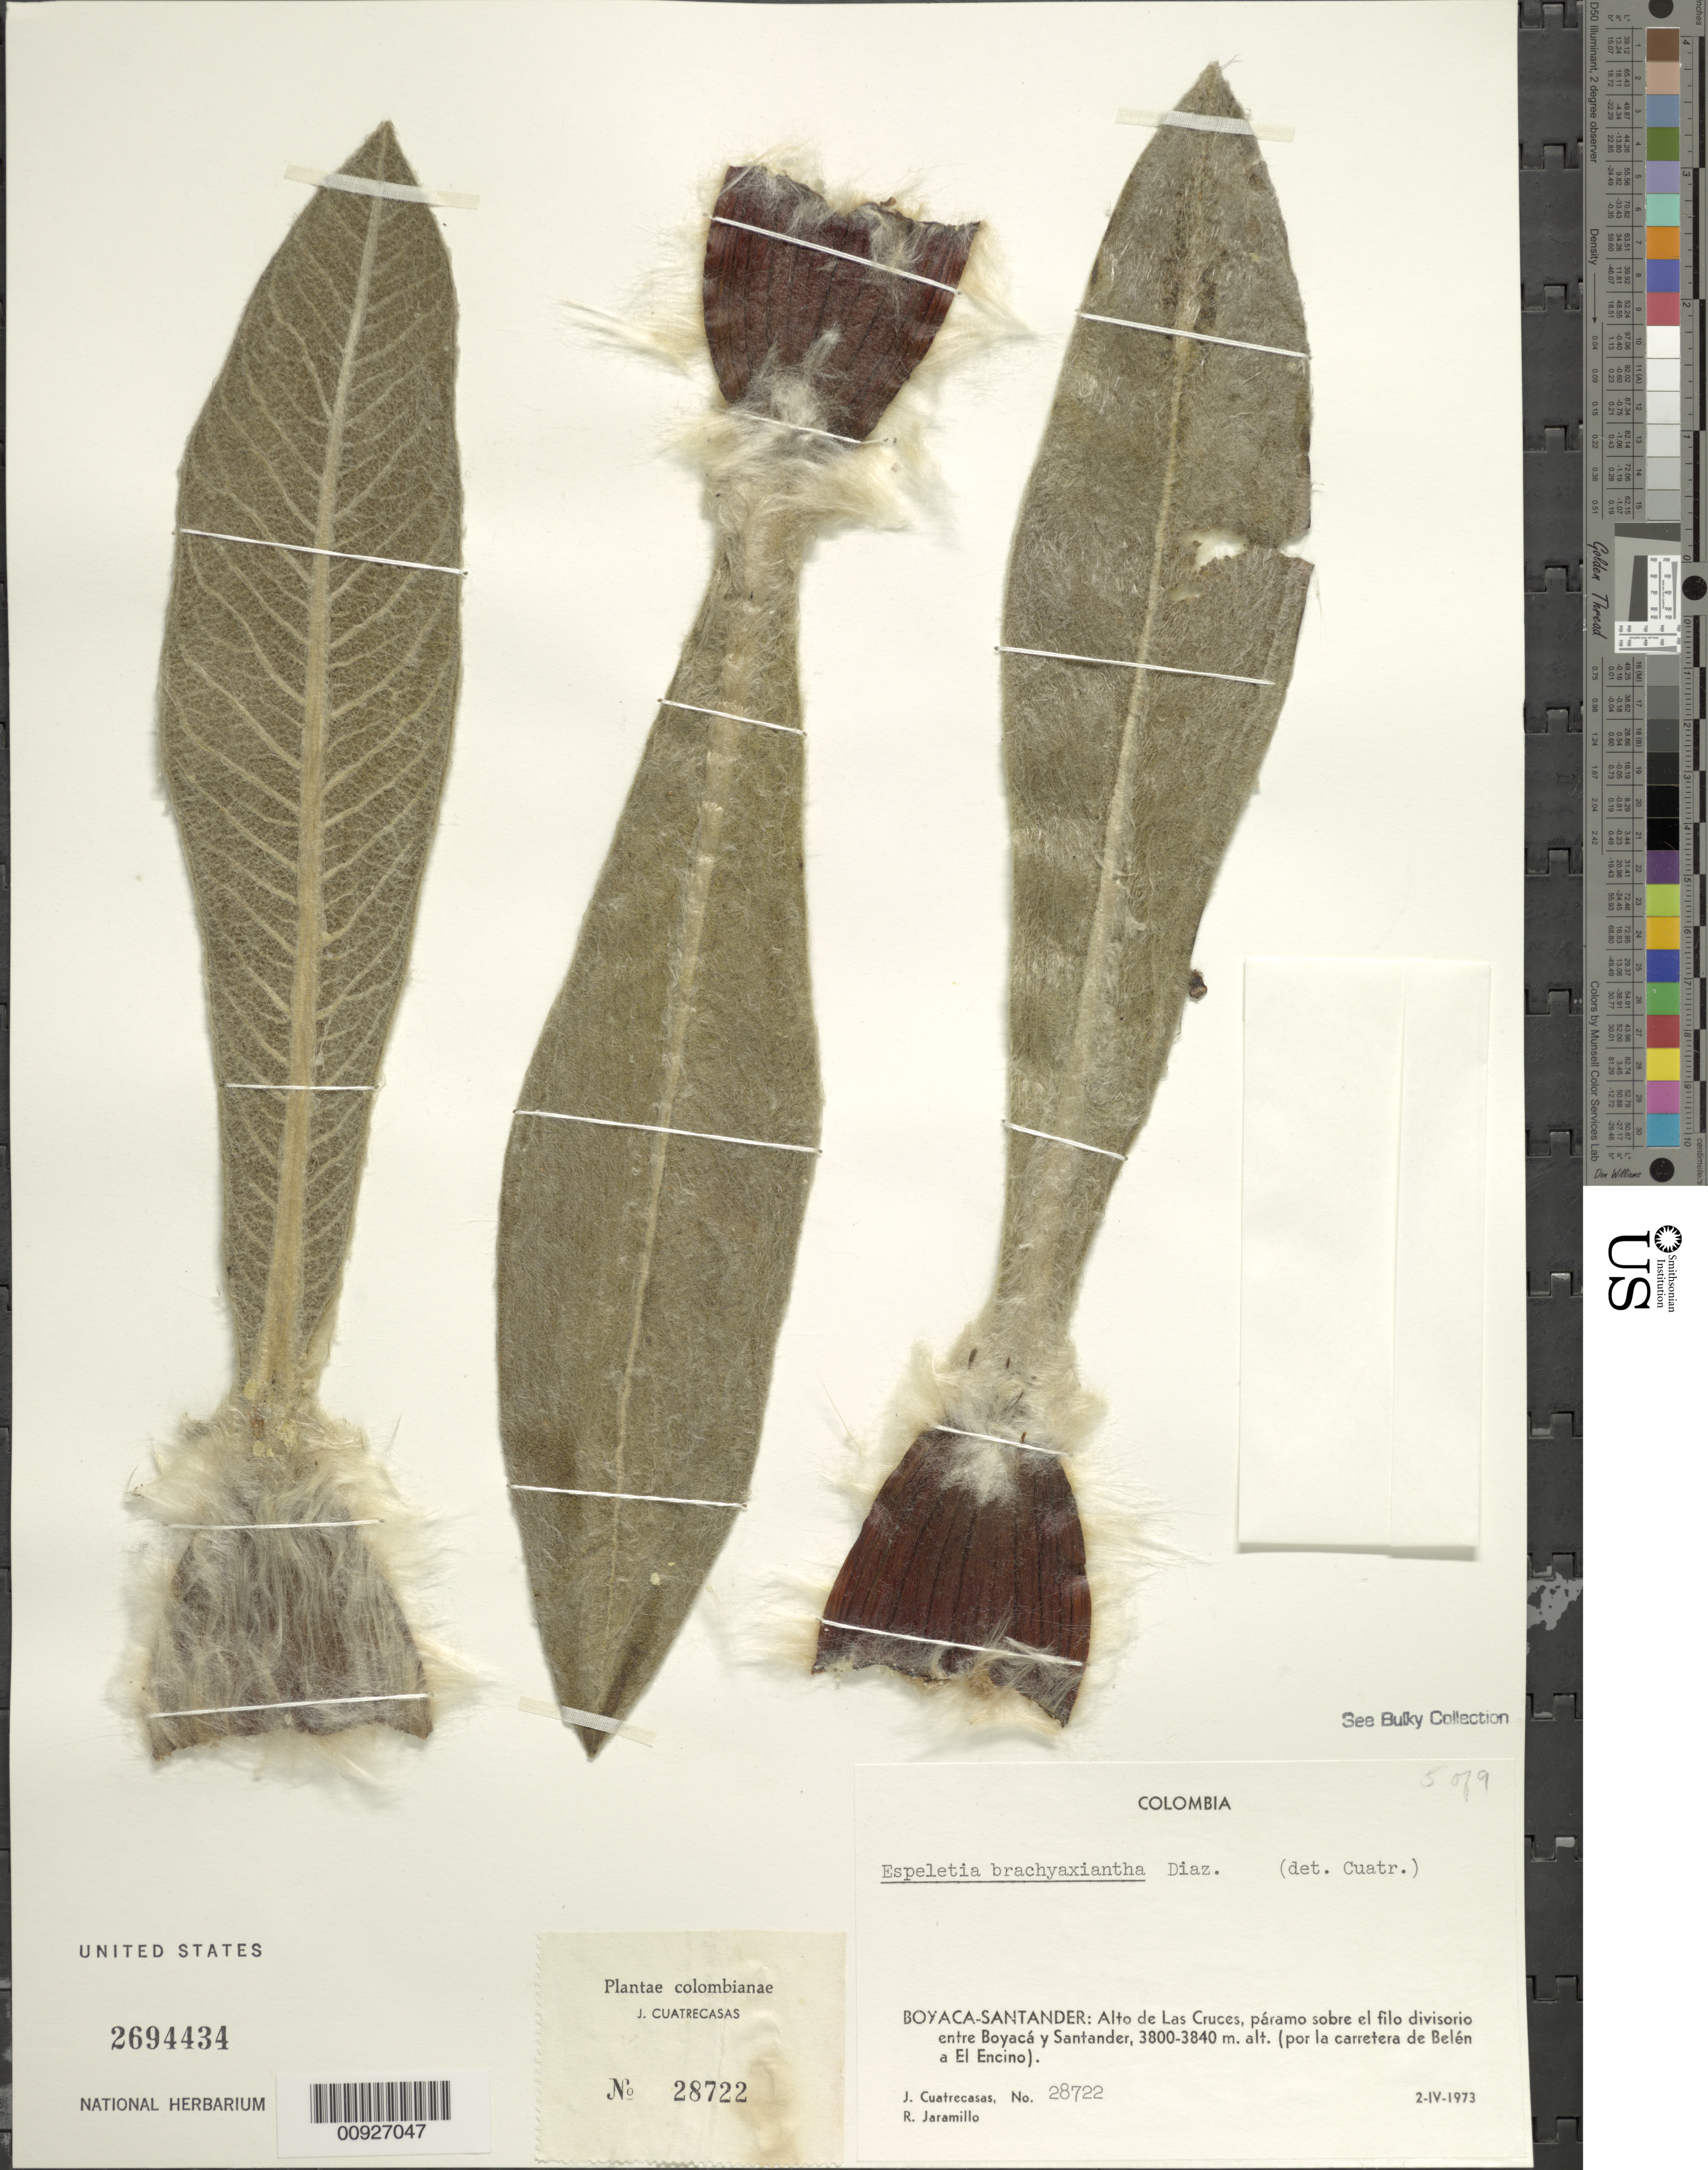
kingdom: Plantae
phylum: Tracheophyta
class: Magnoliopsida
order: Asterales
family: Asteraceae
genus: Espeletia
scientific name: Espeletia brachyaxiantha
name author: S. Díaz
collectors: J. Cuatrecasas & R. Jaramillo M.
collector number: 28722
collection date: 1973-04-02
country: Colombia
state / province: Boyacá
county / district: Santander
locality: Alto de Las Cruces, páramo sobre el filo divisorio entre Boyacá y Santander, (por la carretera de Belén a El Encino).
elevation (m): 3800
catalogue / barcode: US 2694434